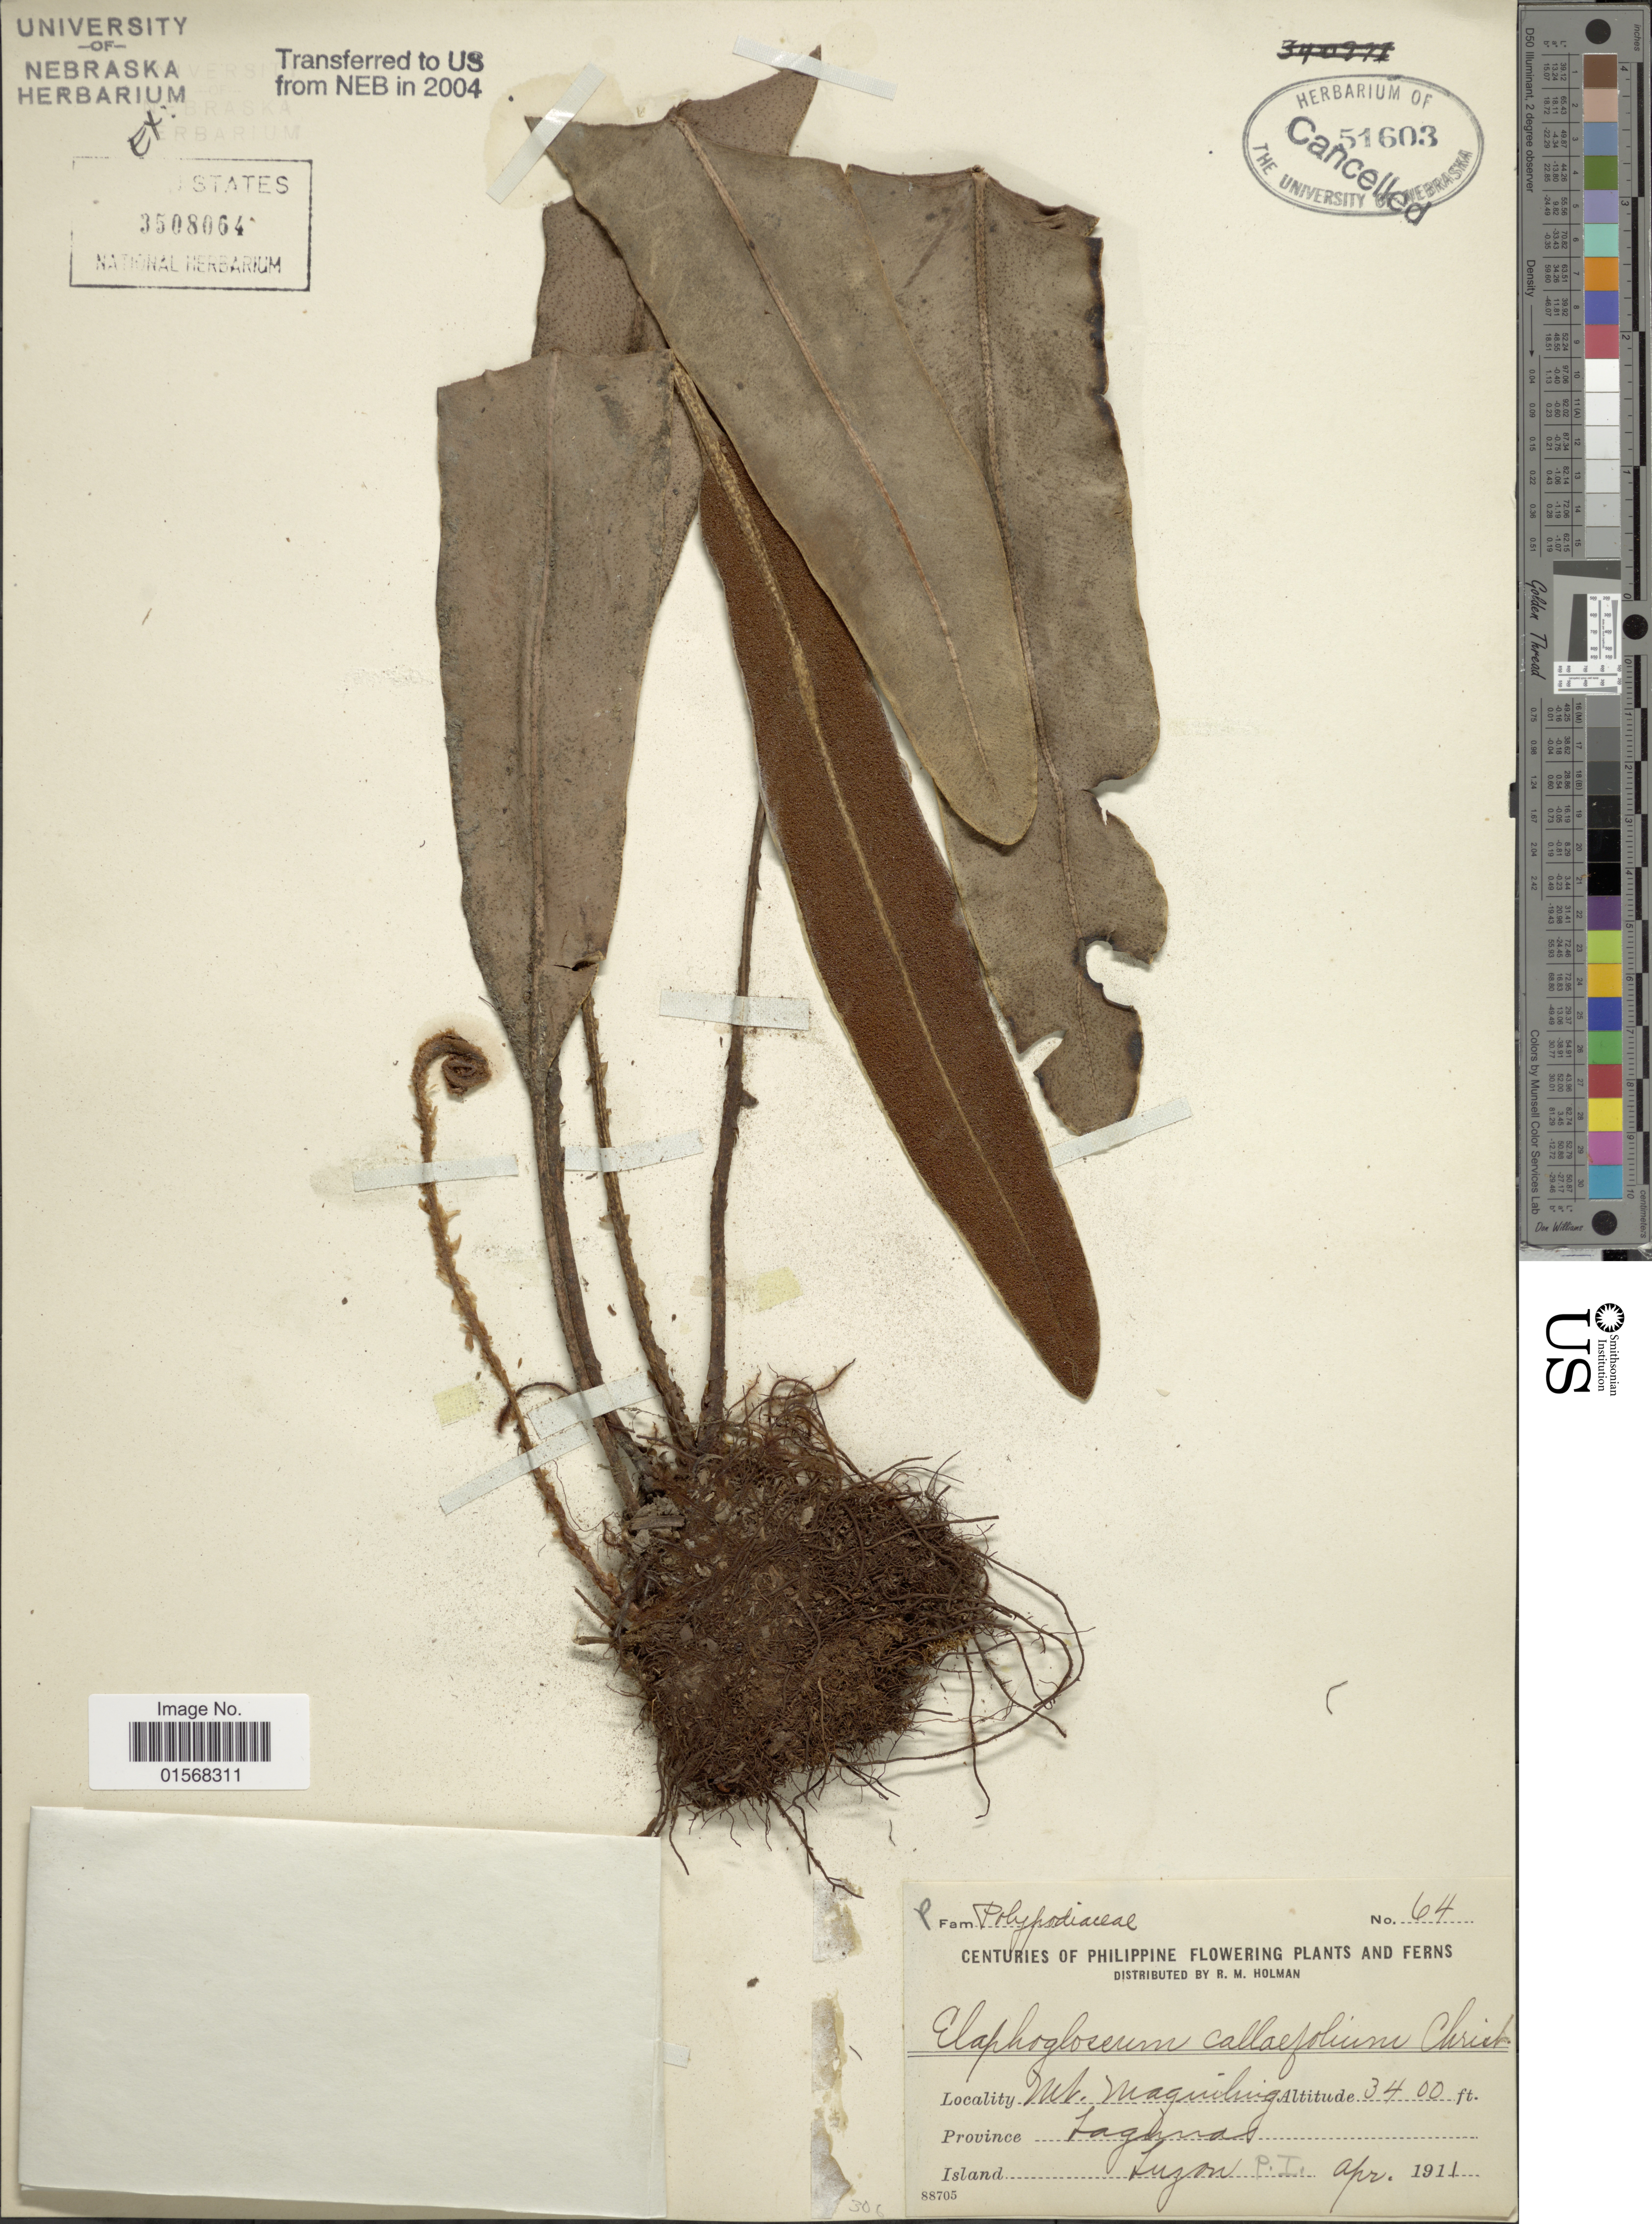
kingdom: Plantae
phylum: Tracheophyta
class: Polypodiopsida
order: Polypodiales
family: Dryopteridaceae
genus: Elaphoglossum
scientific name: Elaphoglossum sp.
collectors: R. Holman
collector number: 64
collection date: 1911-04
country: Philippines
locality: Province Laghnas, Island Luzon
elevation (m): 1036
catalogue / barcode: US 3508064